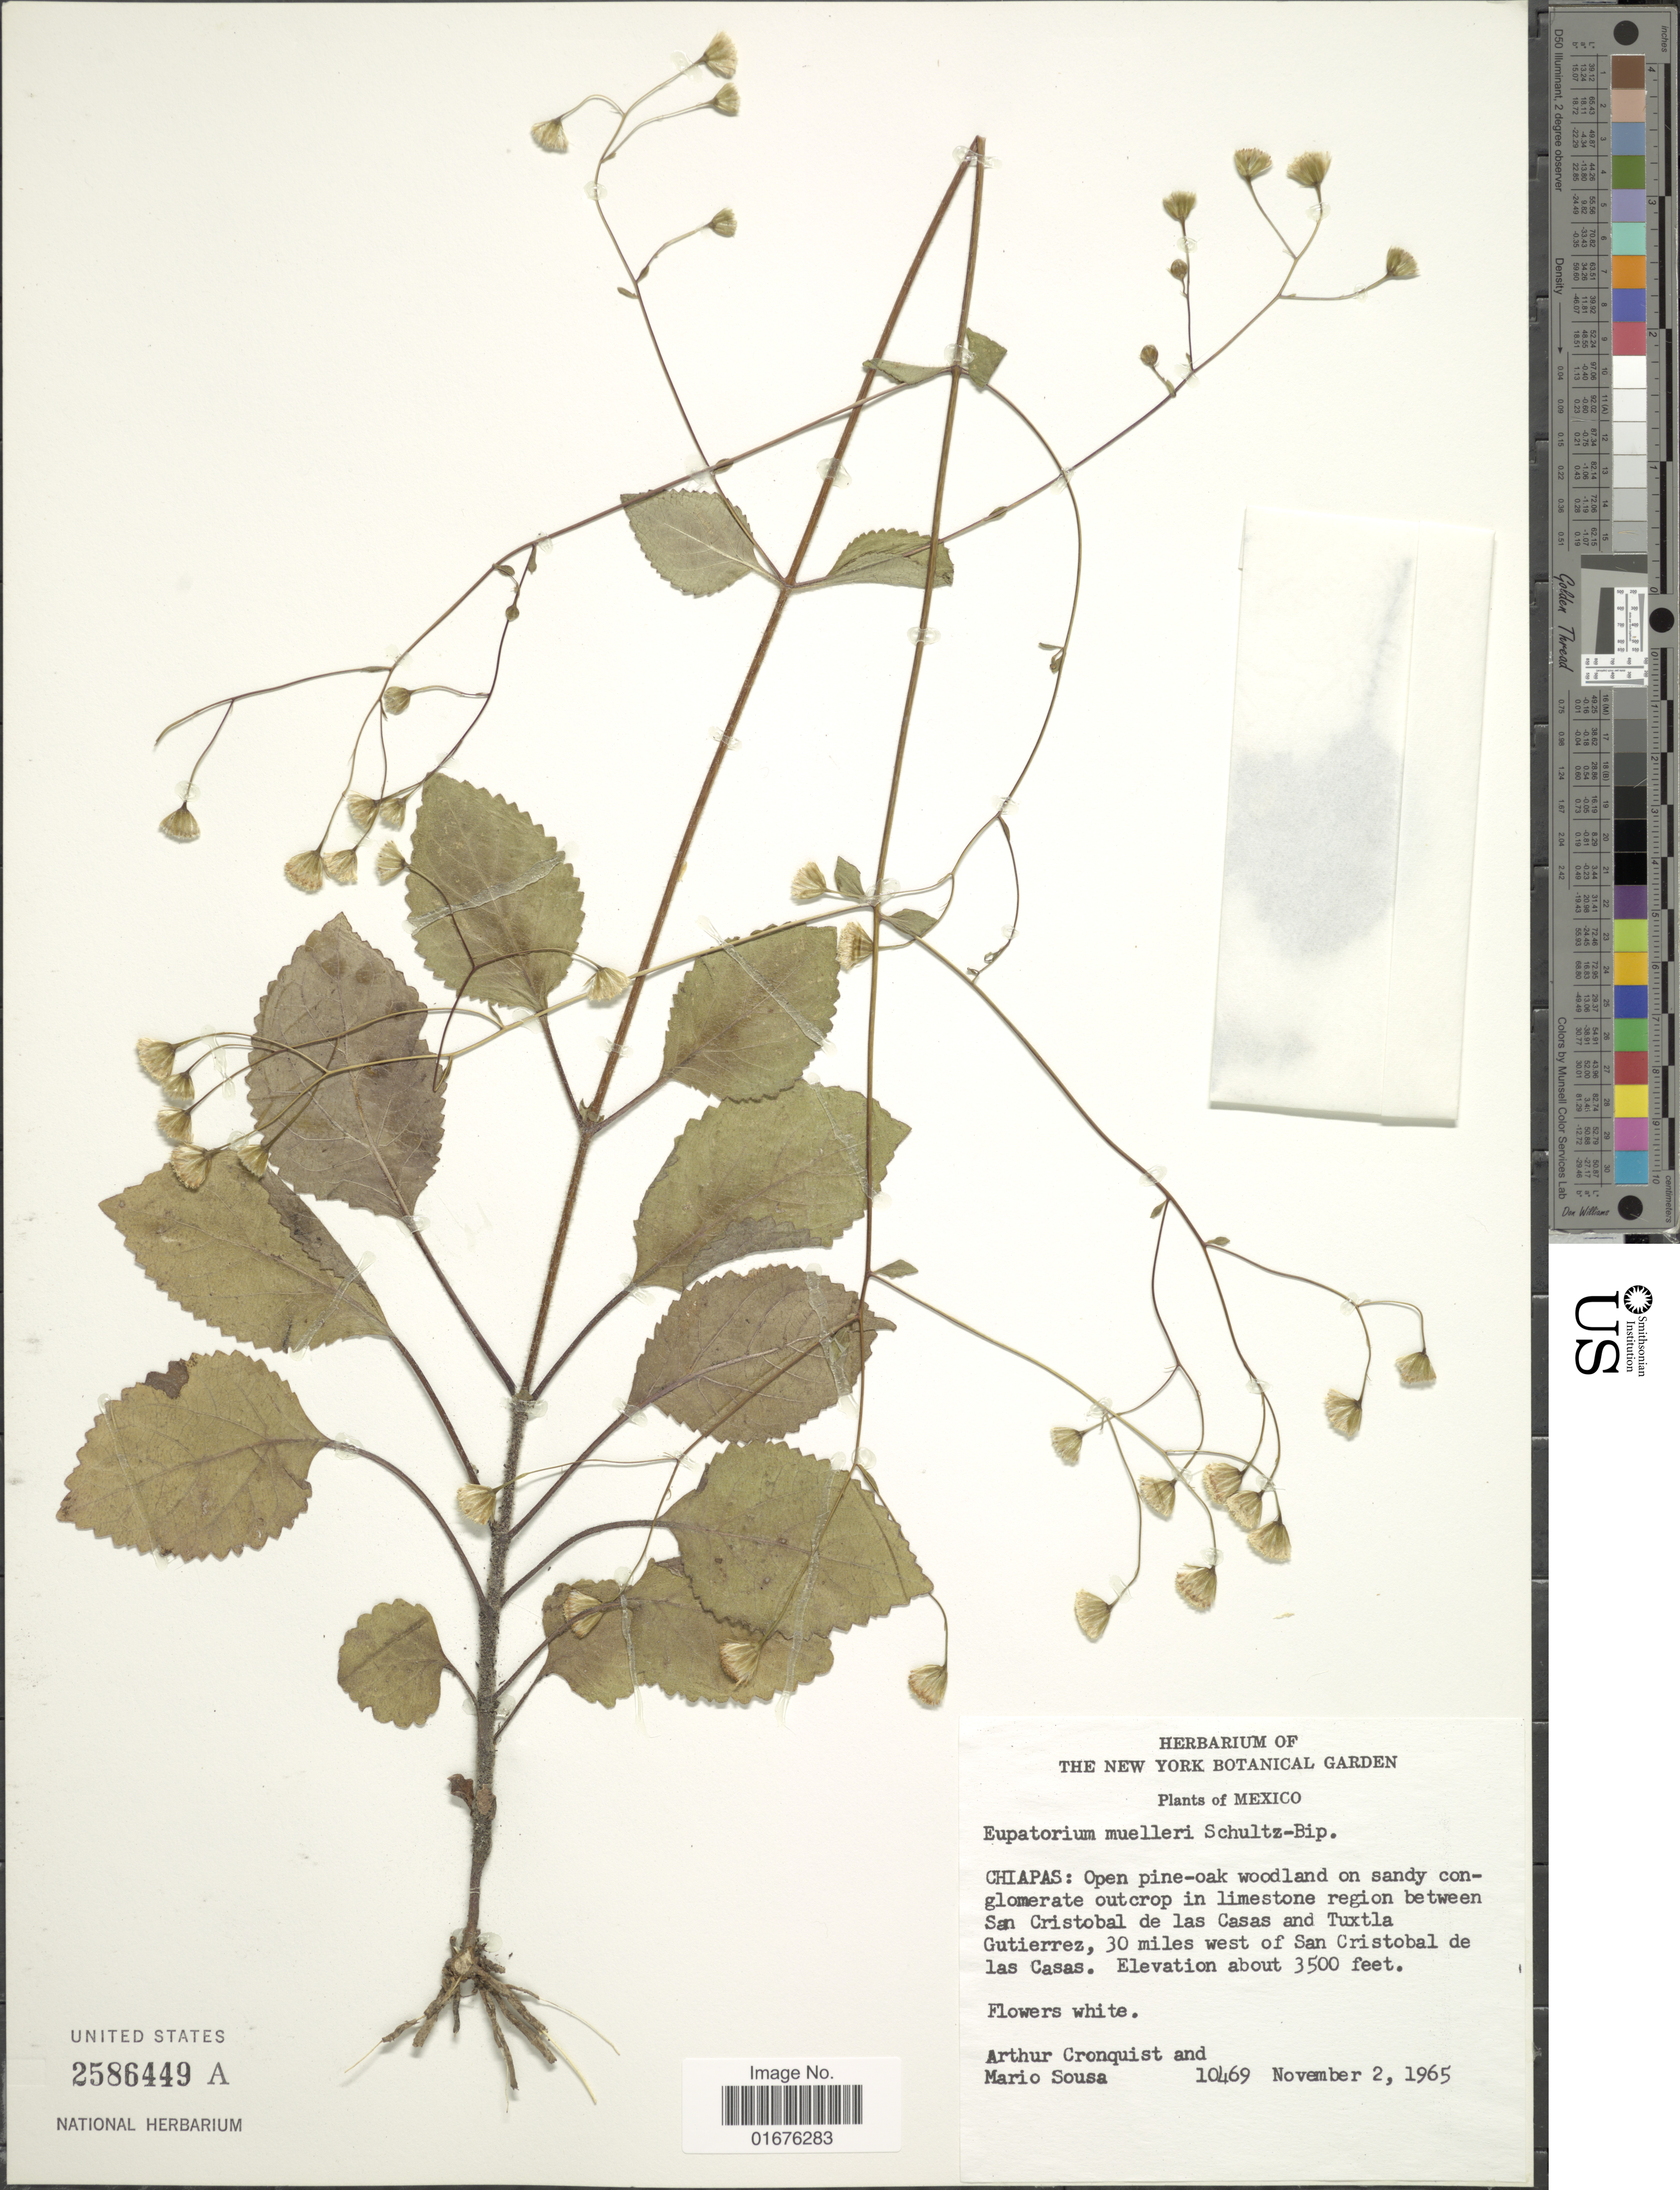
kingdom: Plantae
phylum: Tracheophyta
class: Magnoliopsida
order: Asterales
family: Asteraceae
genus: Ageratina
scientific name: Ageratina muelleri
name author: (Sch. Bip. ex Klatt) R.M. King & H. Rob.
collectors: A. J. Cronquist & M. Sousa S.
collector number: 10469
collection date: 1965-11-02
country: Mexico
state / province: Chiapas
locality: Open pine-oak woodland on sandy conglomerate outcrop in limestone region between San Cristobal de las Casas and Tuxtla Gutierrez, 30 miles west of San Cristobal de las Casas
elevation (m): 1067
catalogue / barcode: US 2586449A